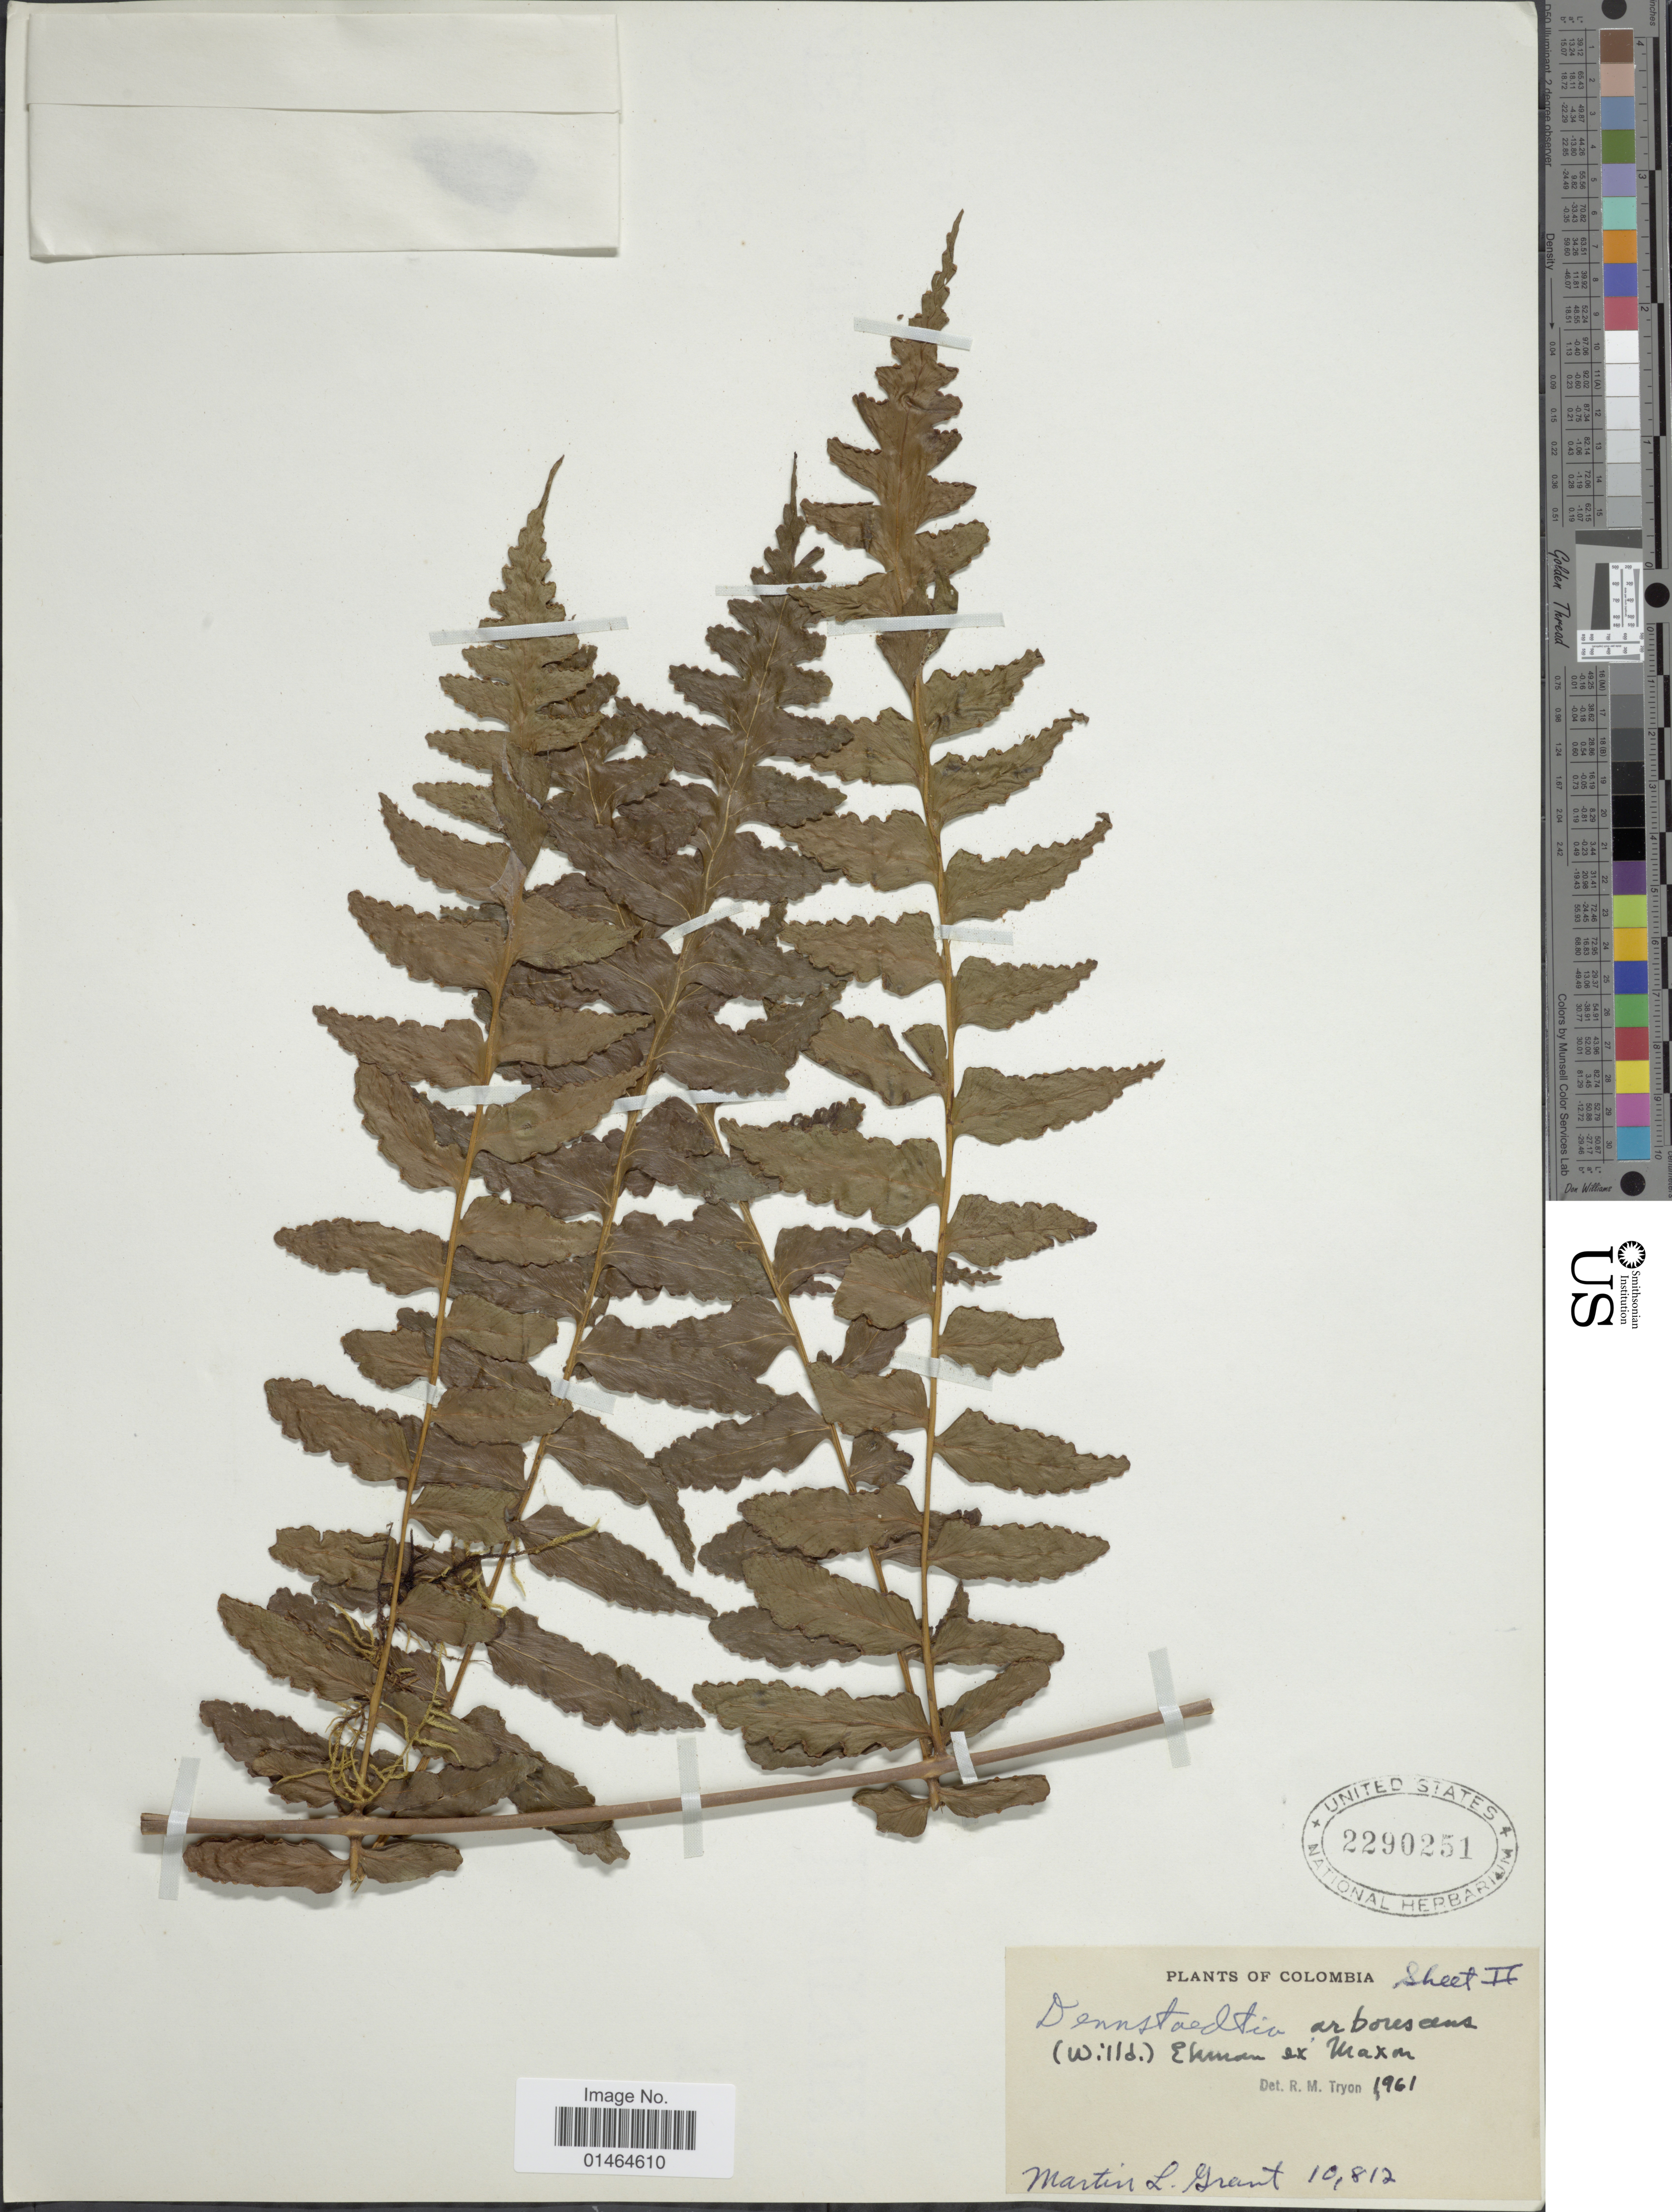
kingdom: Plantae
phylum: Tracheophyta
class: Polypodiopsida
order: Polypodiales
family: Dennstaedtiaceae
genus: Dennstaedtia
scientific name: Dennstaedtia coronata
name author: (Sodiro) C. Chr.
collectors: M. L. Grant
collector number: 10812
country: Colombia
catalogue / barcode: US 2290251